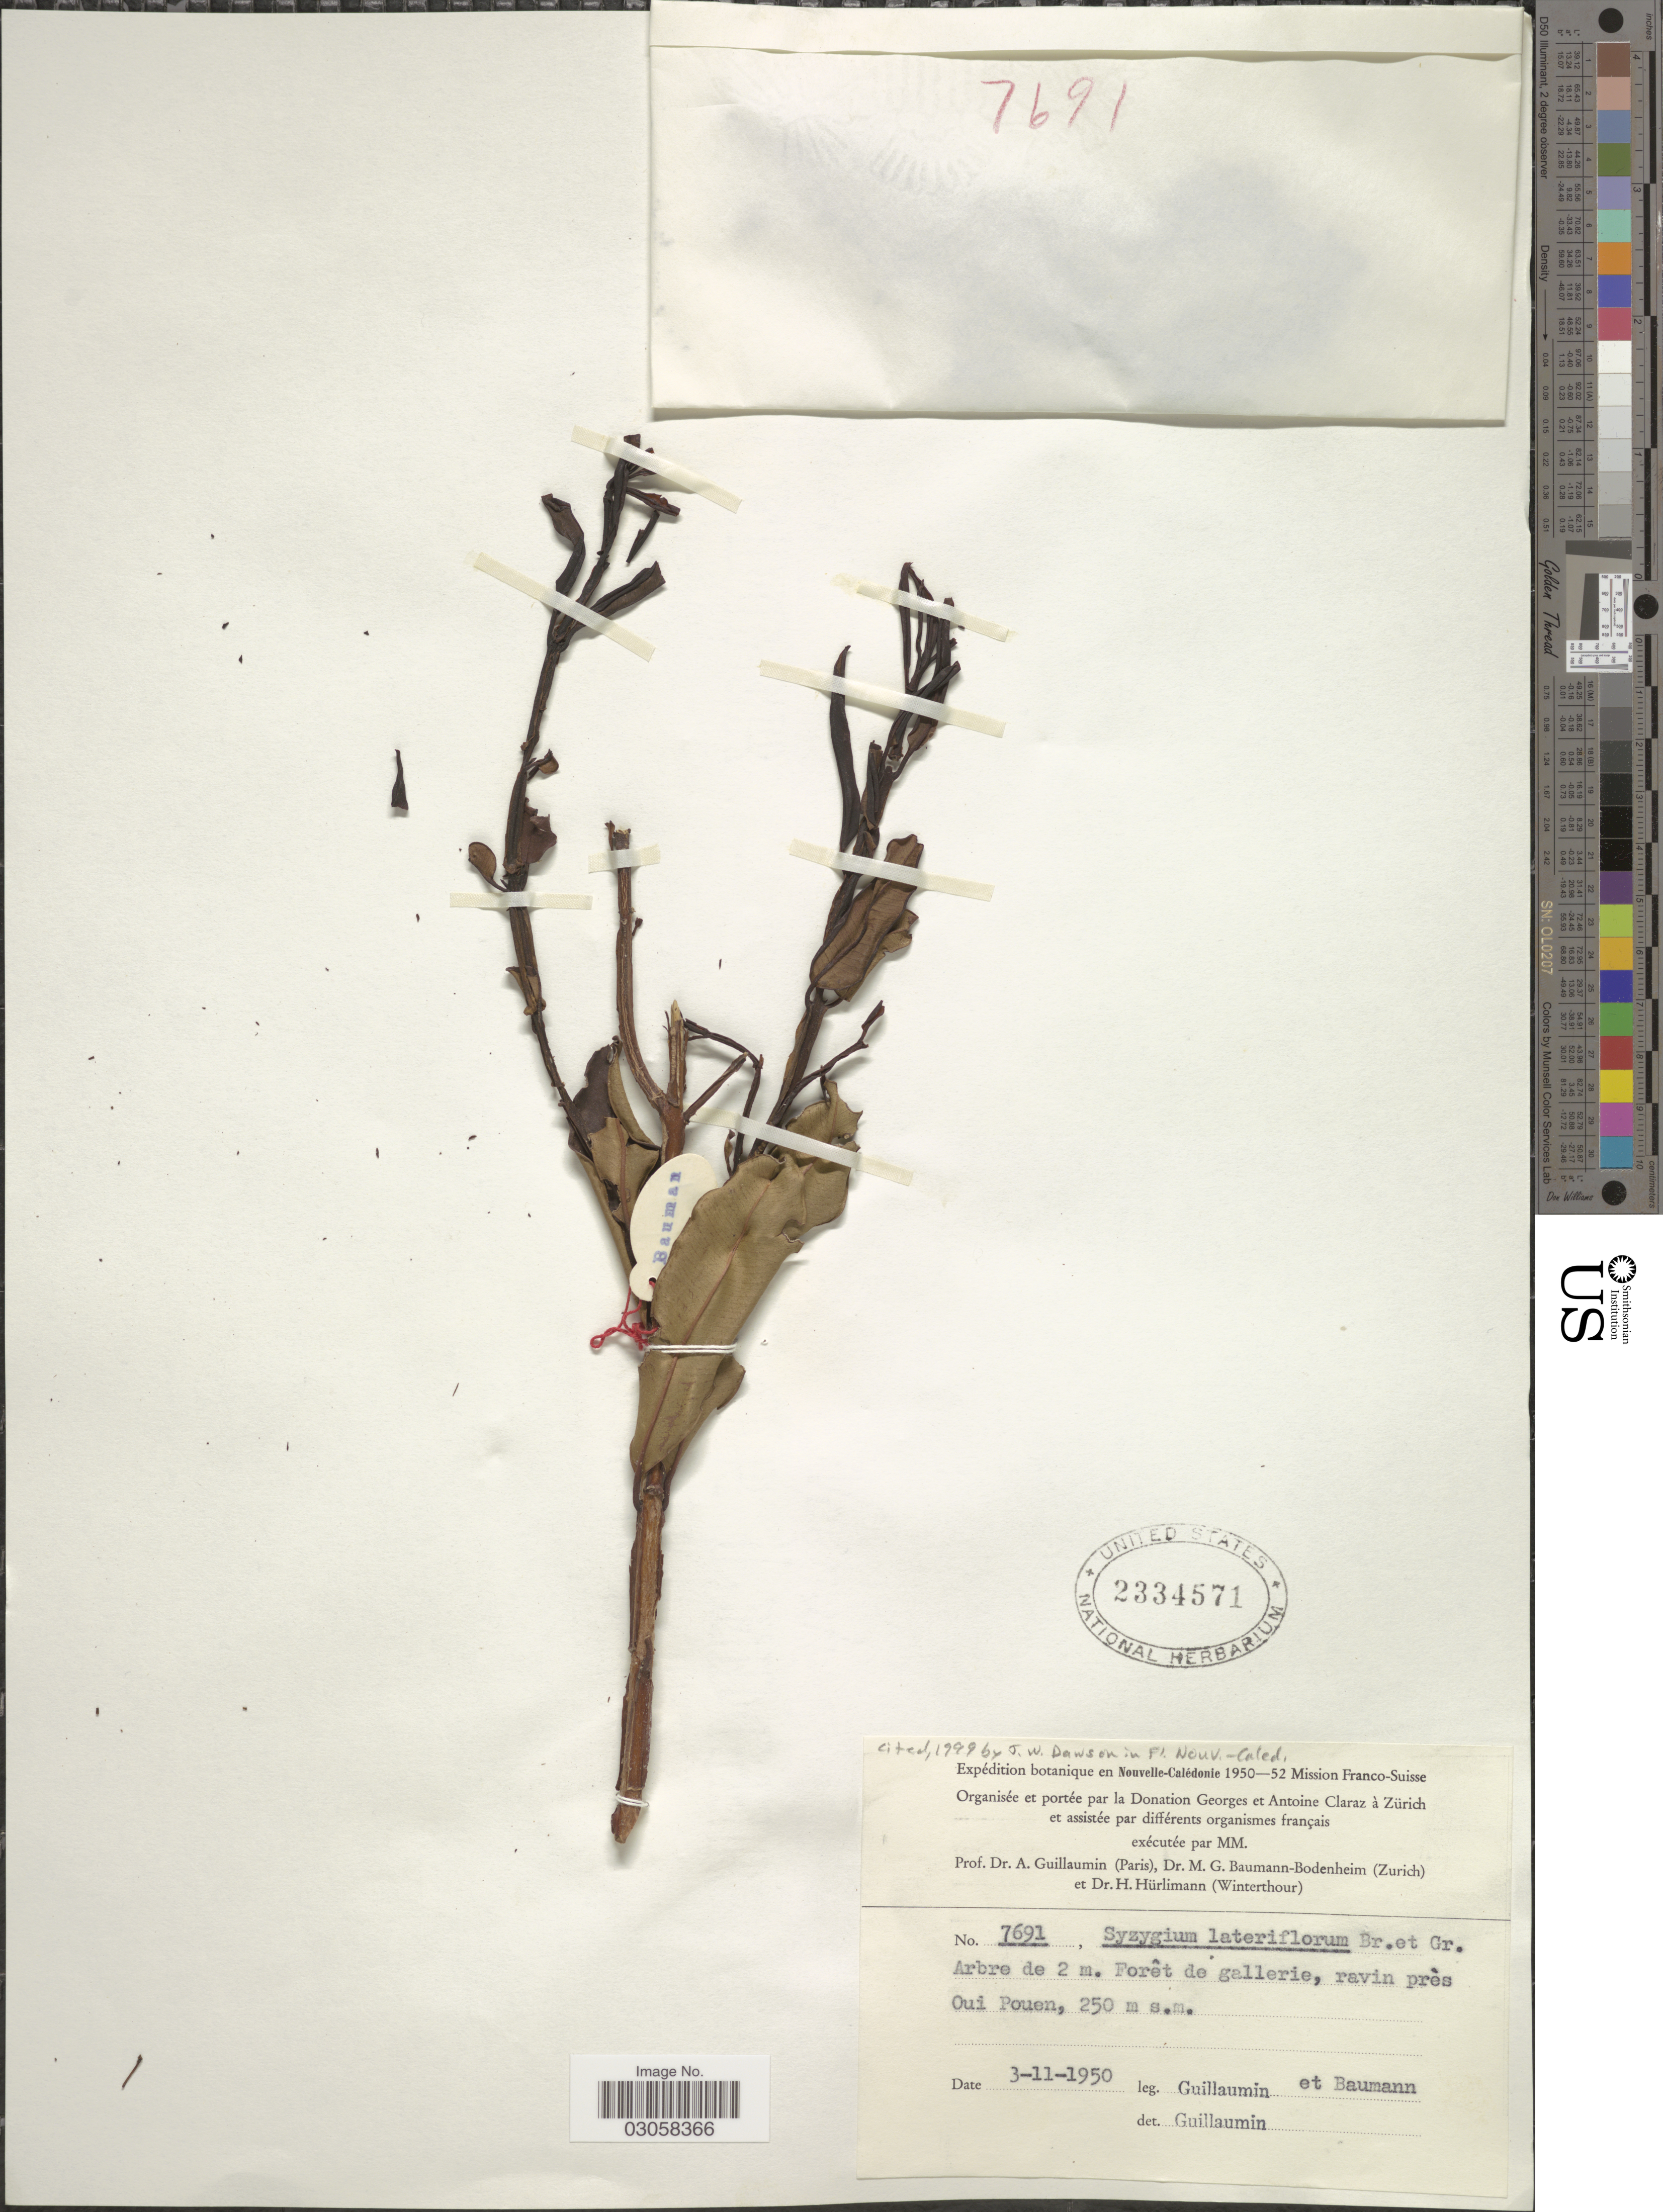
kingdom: Plantae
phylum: Tracheophyta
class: Magnoliopsida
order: Myrtales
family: Myrtaceae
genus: Syzygium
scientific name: Syzygium lateriflorum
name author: Brongn. & Gris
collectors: A. Guillaumin & M. G. Baumann-Bodenheim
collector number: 7691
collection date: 1950-11-03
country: New Caledonia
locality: Nouvelle-Calédonie. Forêt de gallerie, ravin près Oui Pouen.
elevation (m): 250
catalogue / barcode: US 2334571